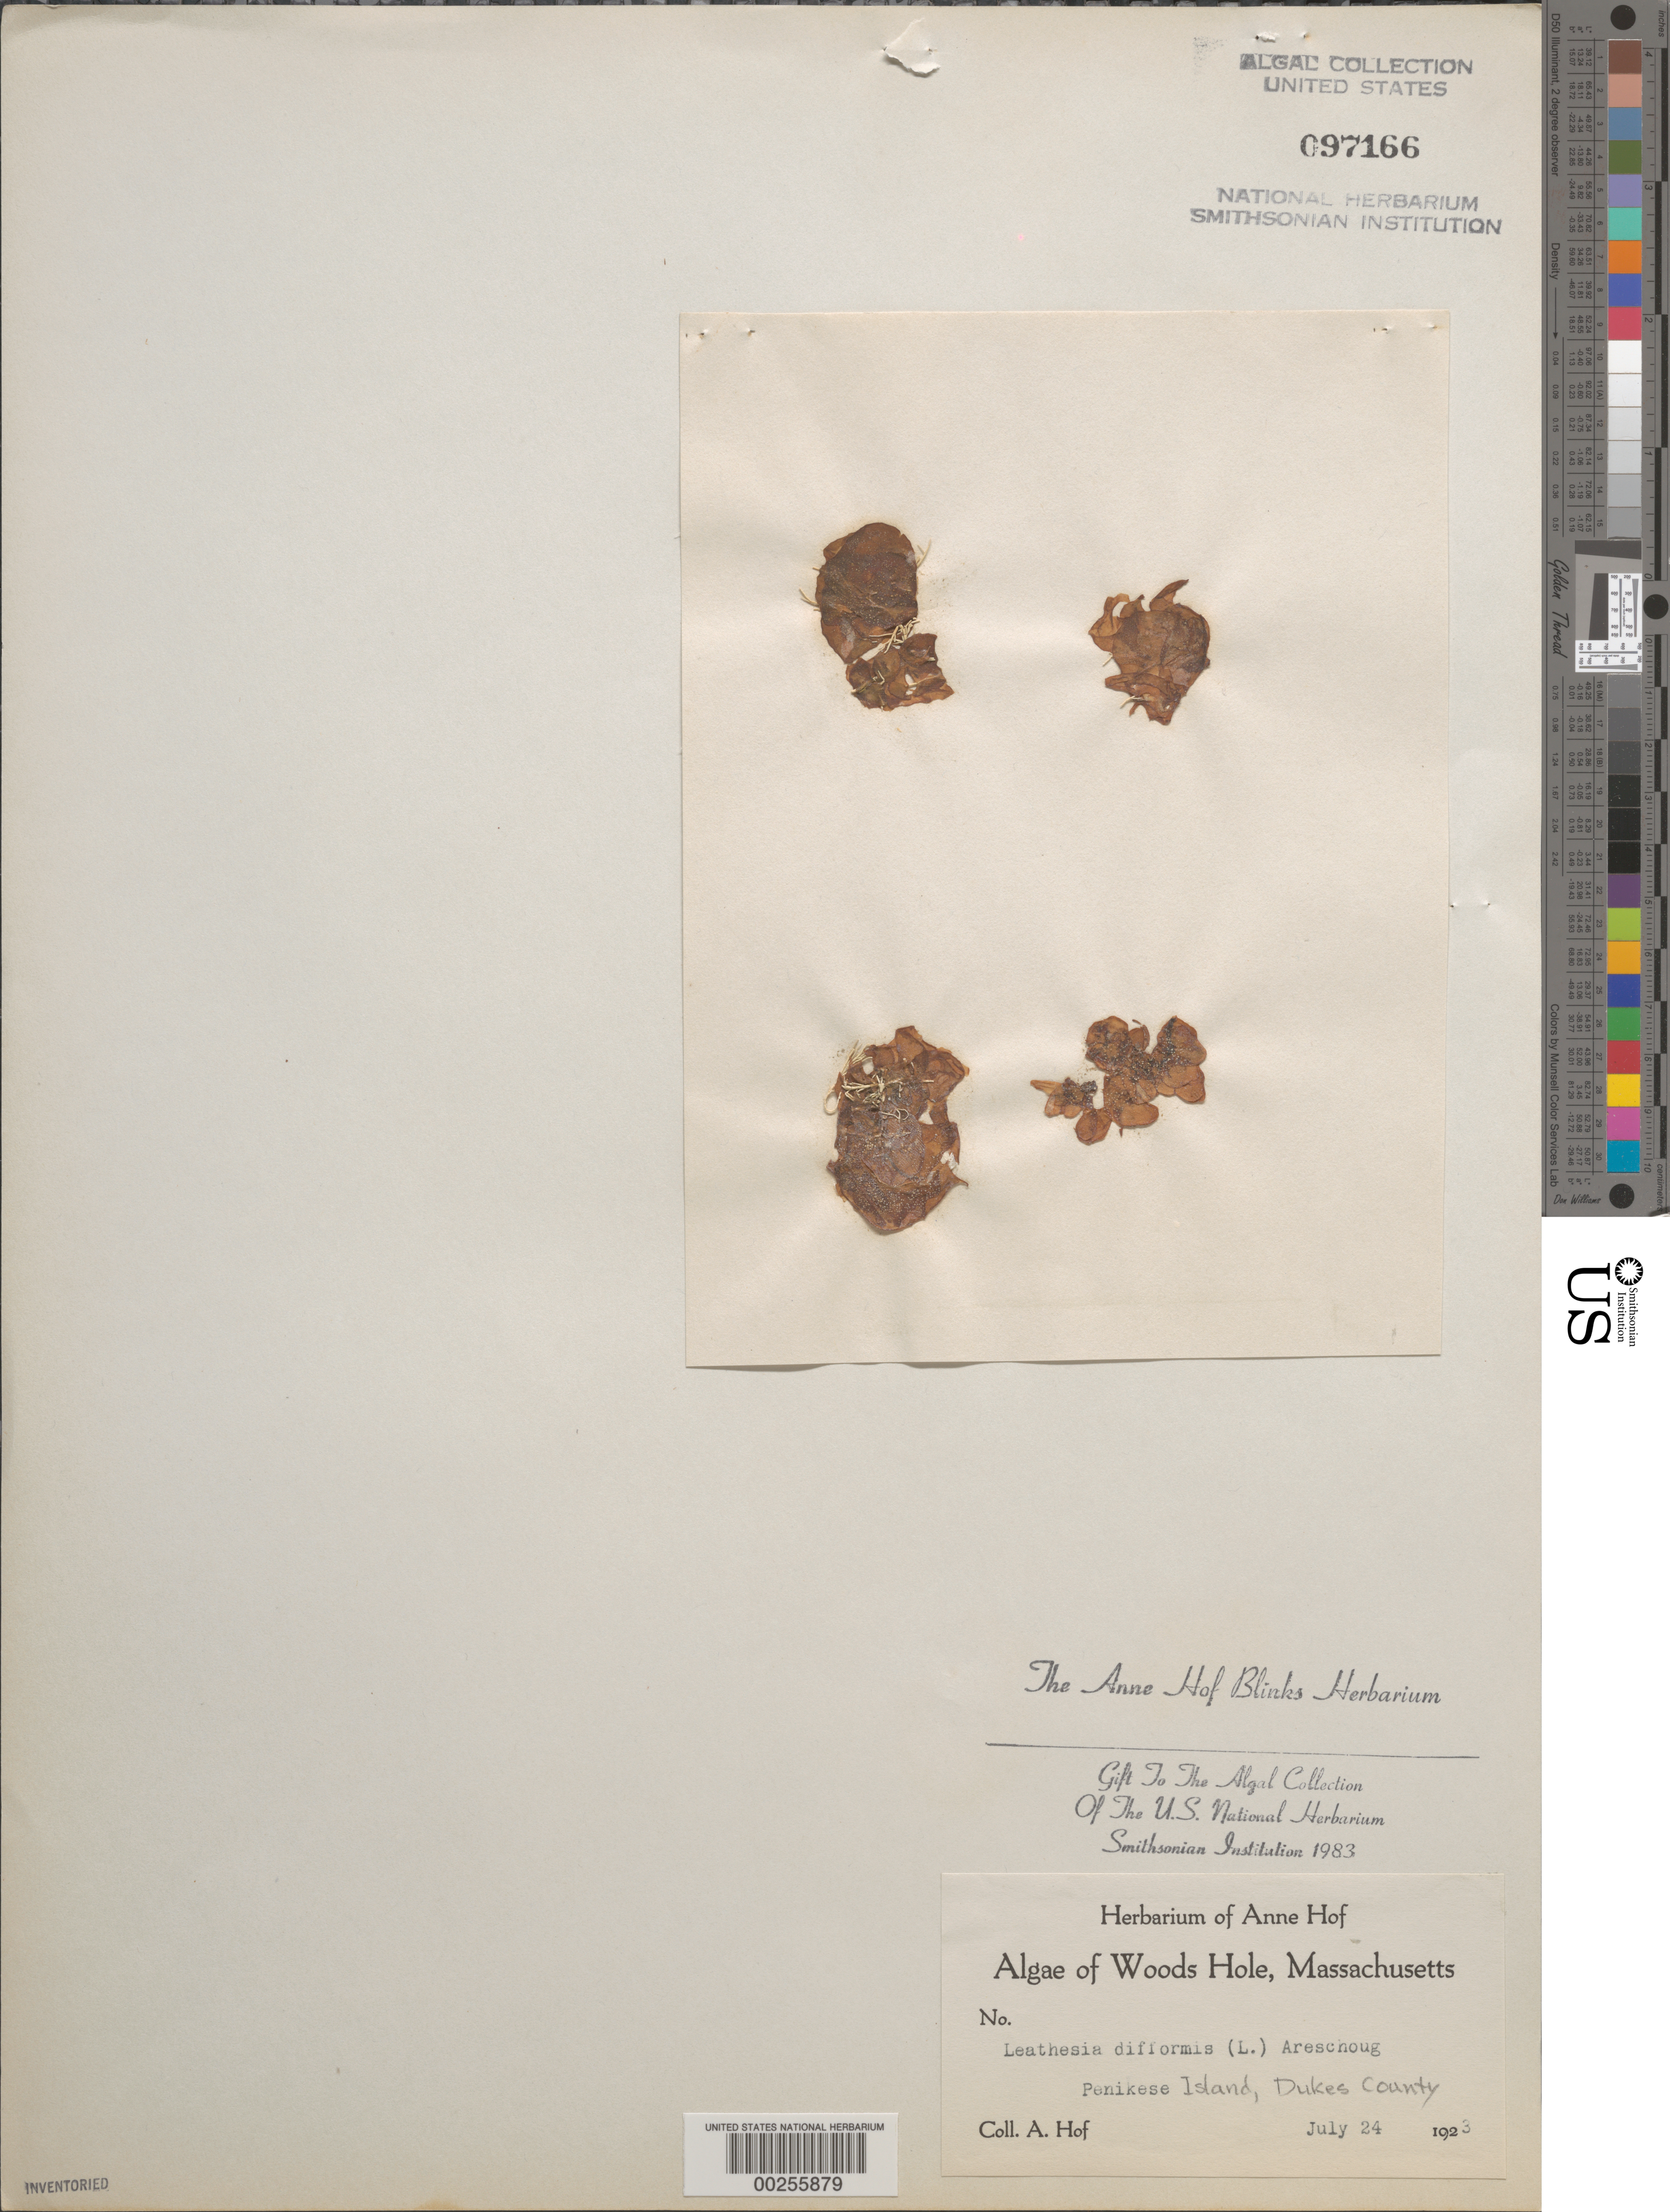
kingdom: Chromista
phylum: Ochrophyta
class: Phaeophyceae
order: Ectocarpales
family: Chordariaceae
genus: Leathesia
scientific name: Leathesia difformis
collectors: A. Blinks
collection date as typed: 24 Jul 1923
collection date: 1923-07-24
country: United States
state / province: Massachusetts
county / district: Dukes County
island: Penikese Island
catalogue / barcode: US 97166